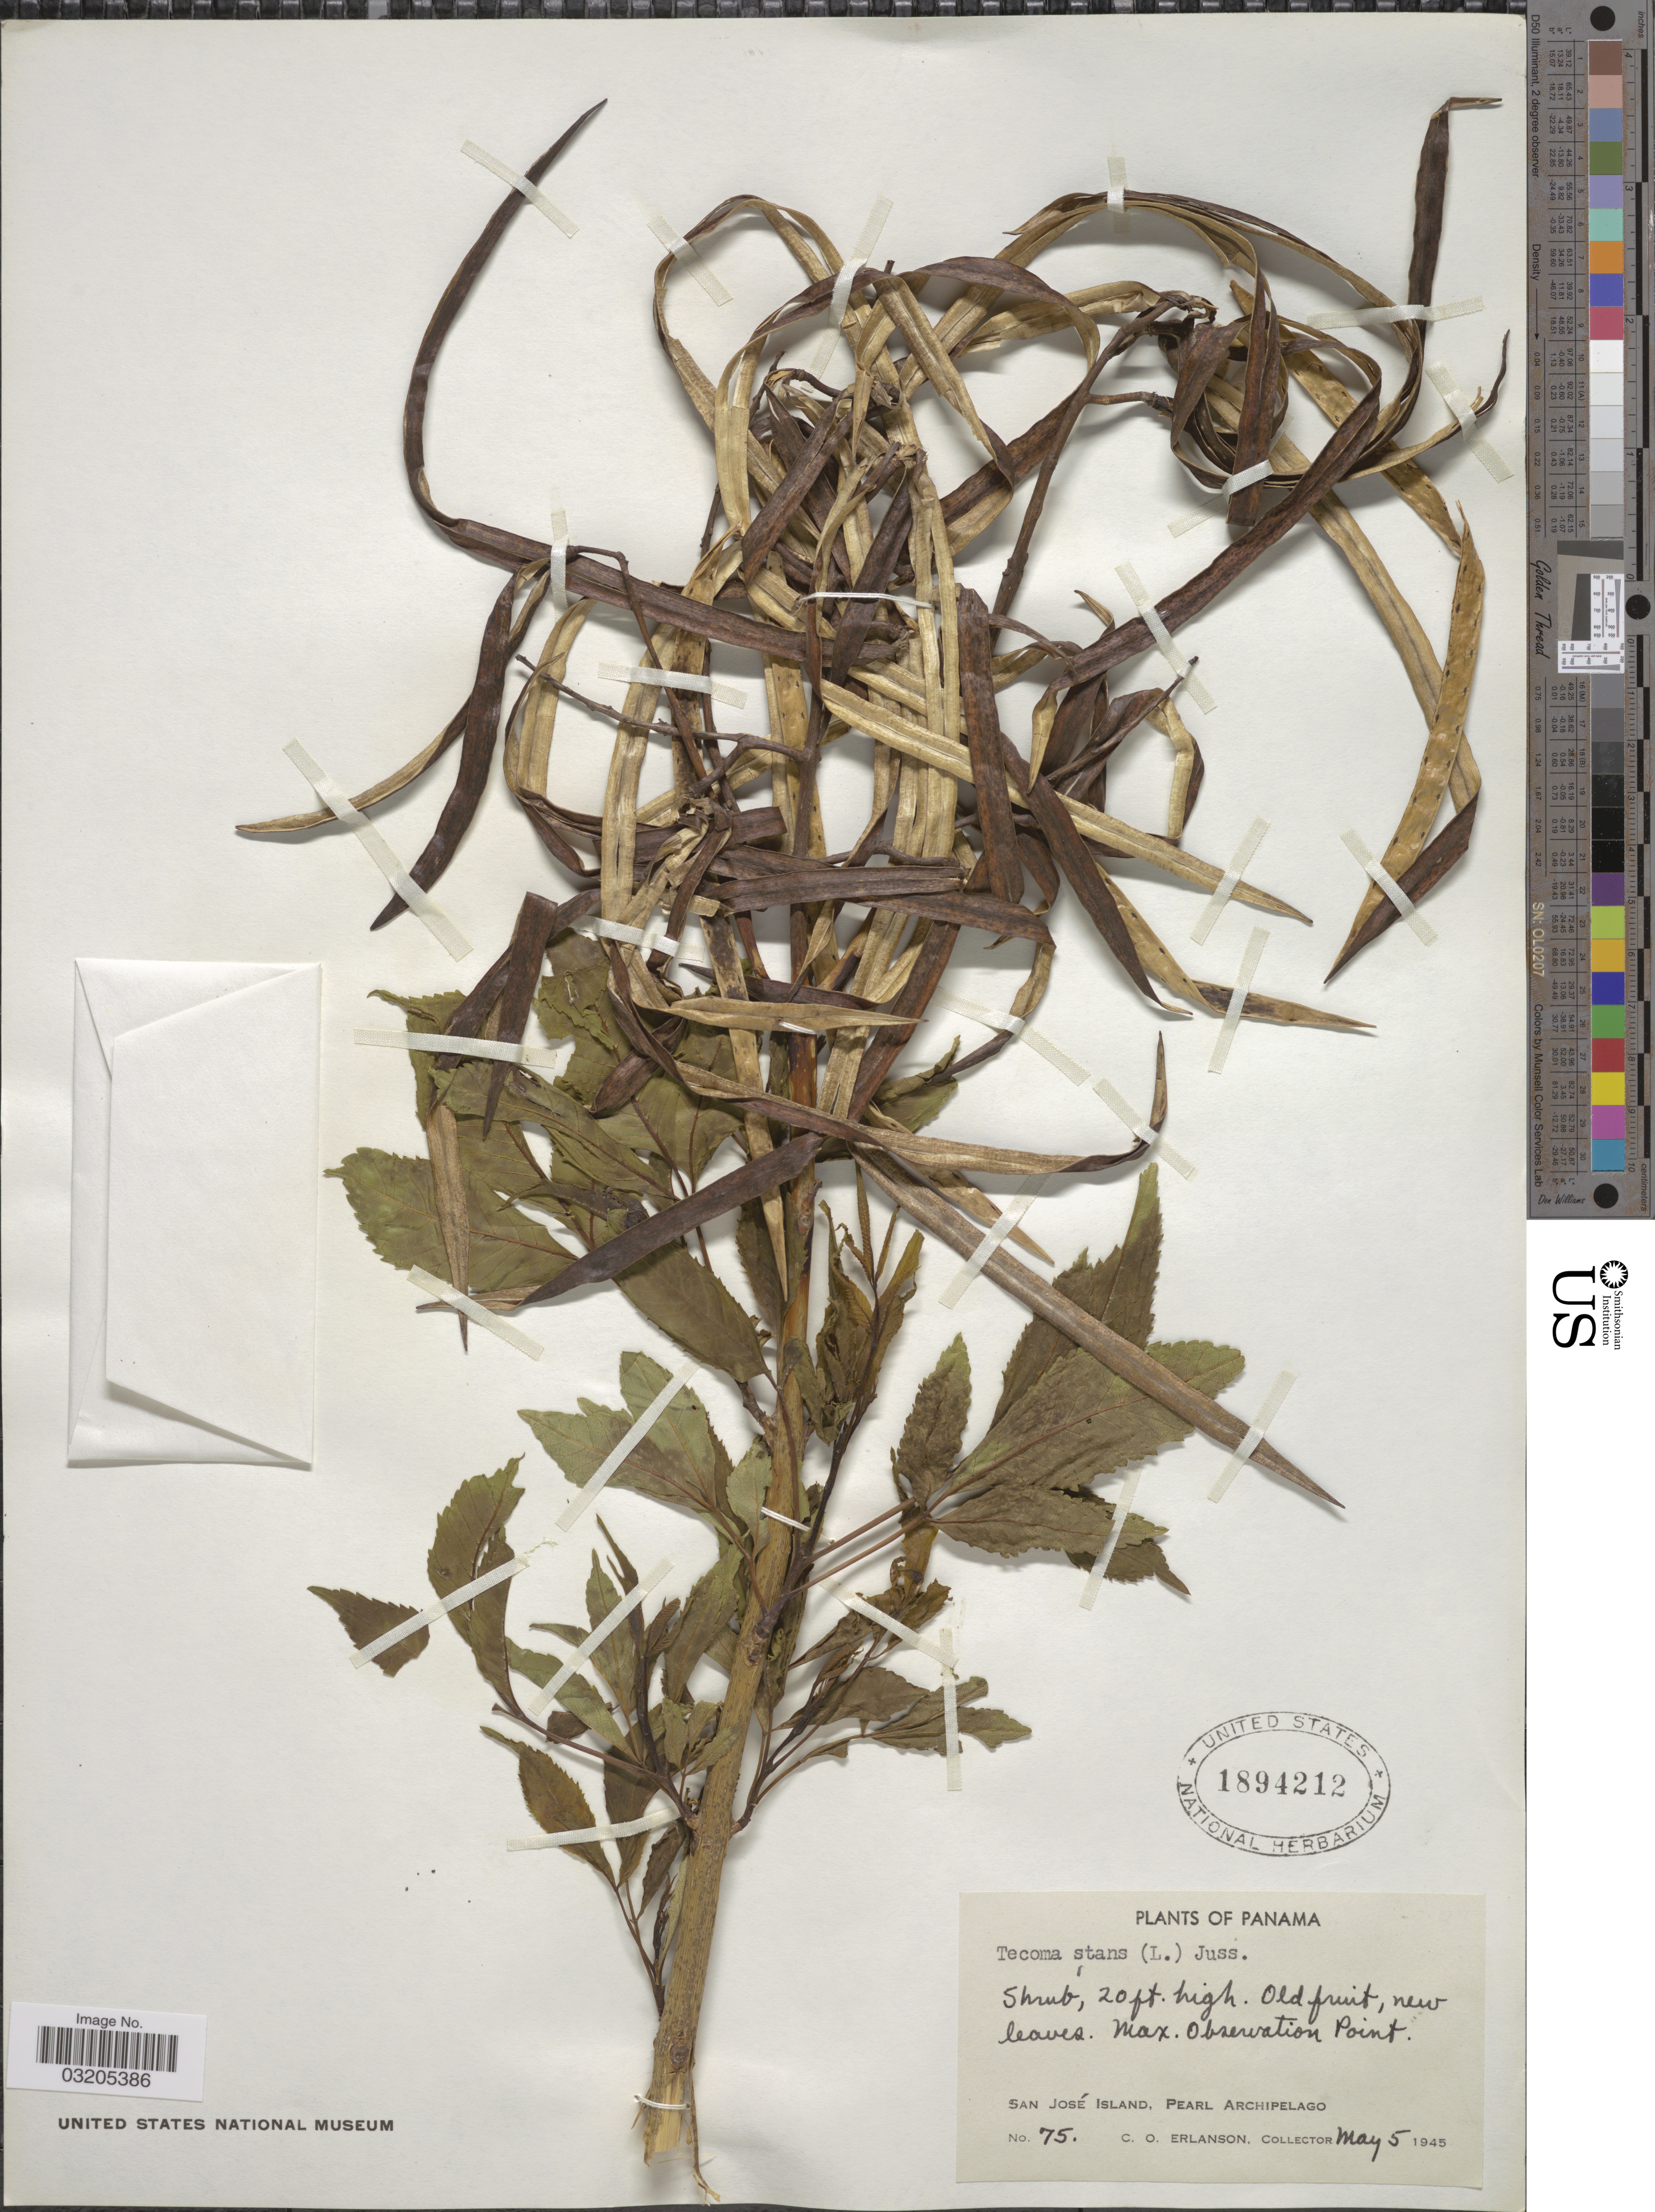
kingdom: Plantae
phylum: Tracheophyta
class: Magnoliopsida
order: Lamiales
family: Bignoniaceae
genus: Tecoma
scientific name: Tecoma stans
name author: (L.) Juss. ex Kunth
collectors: C. O. Erlanson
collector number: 75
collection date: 1945-05-05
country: Panama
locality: San José Island, Pearl Archipelago.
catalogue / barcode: US 1894212